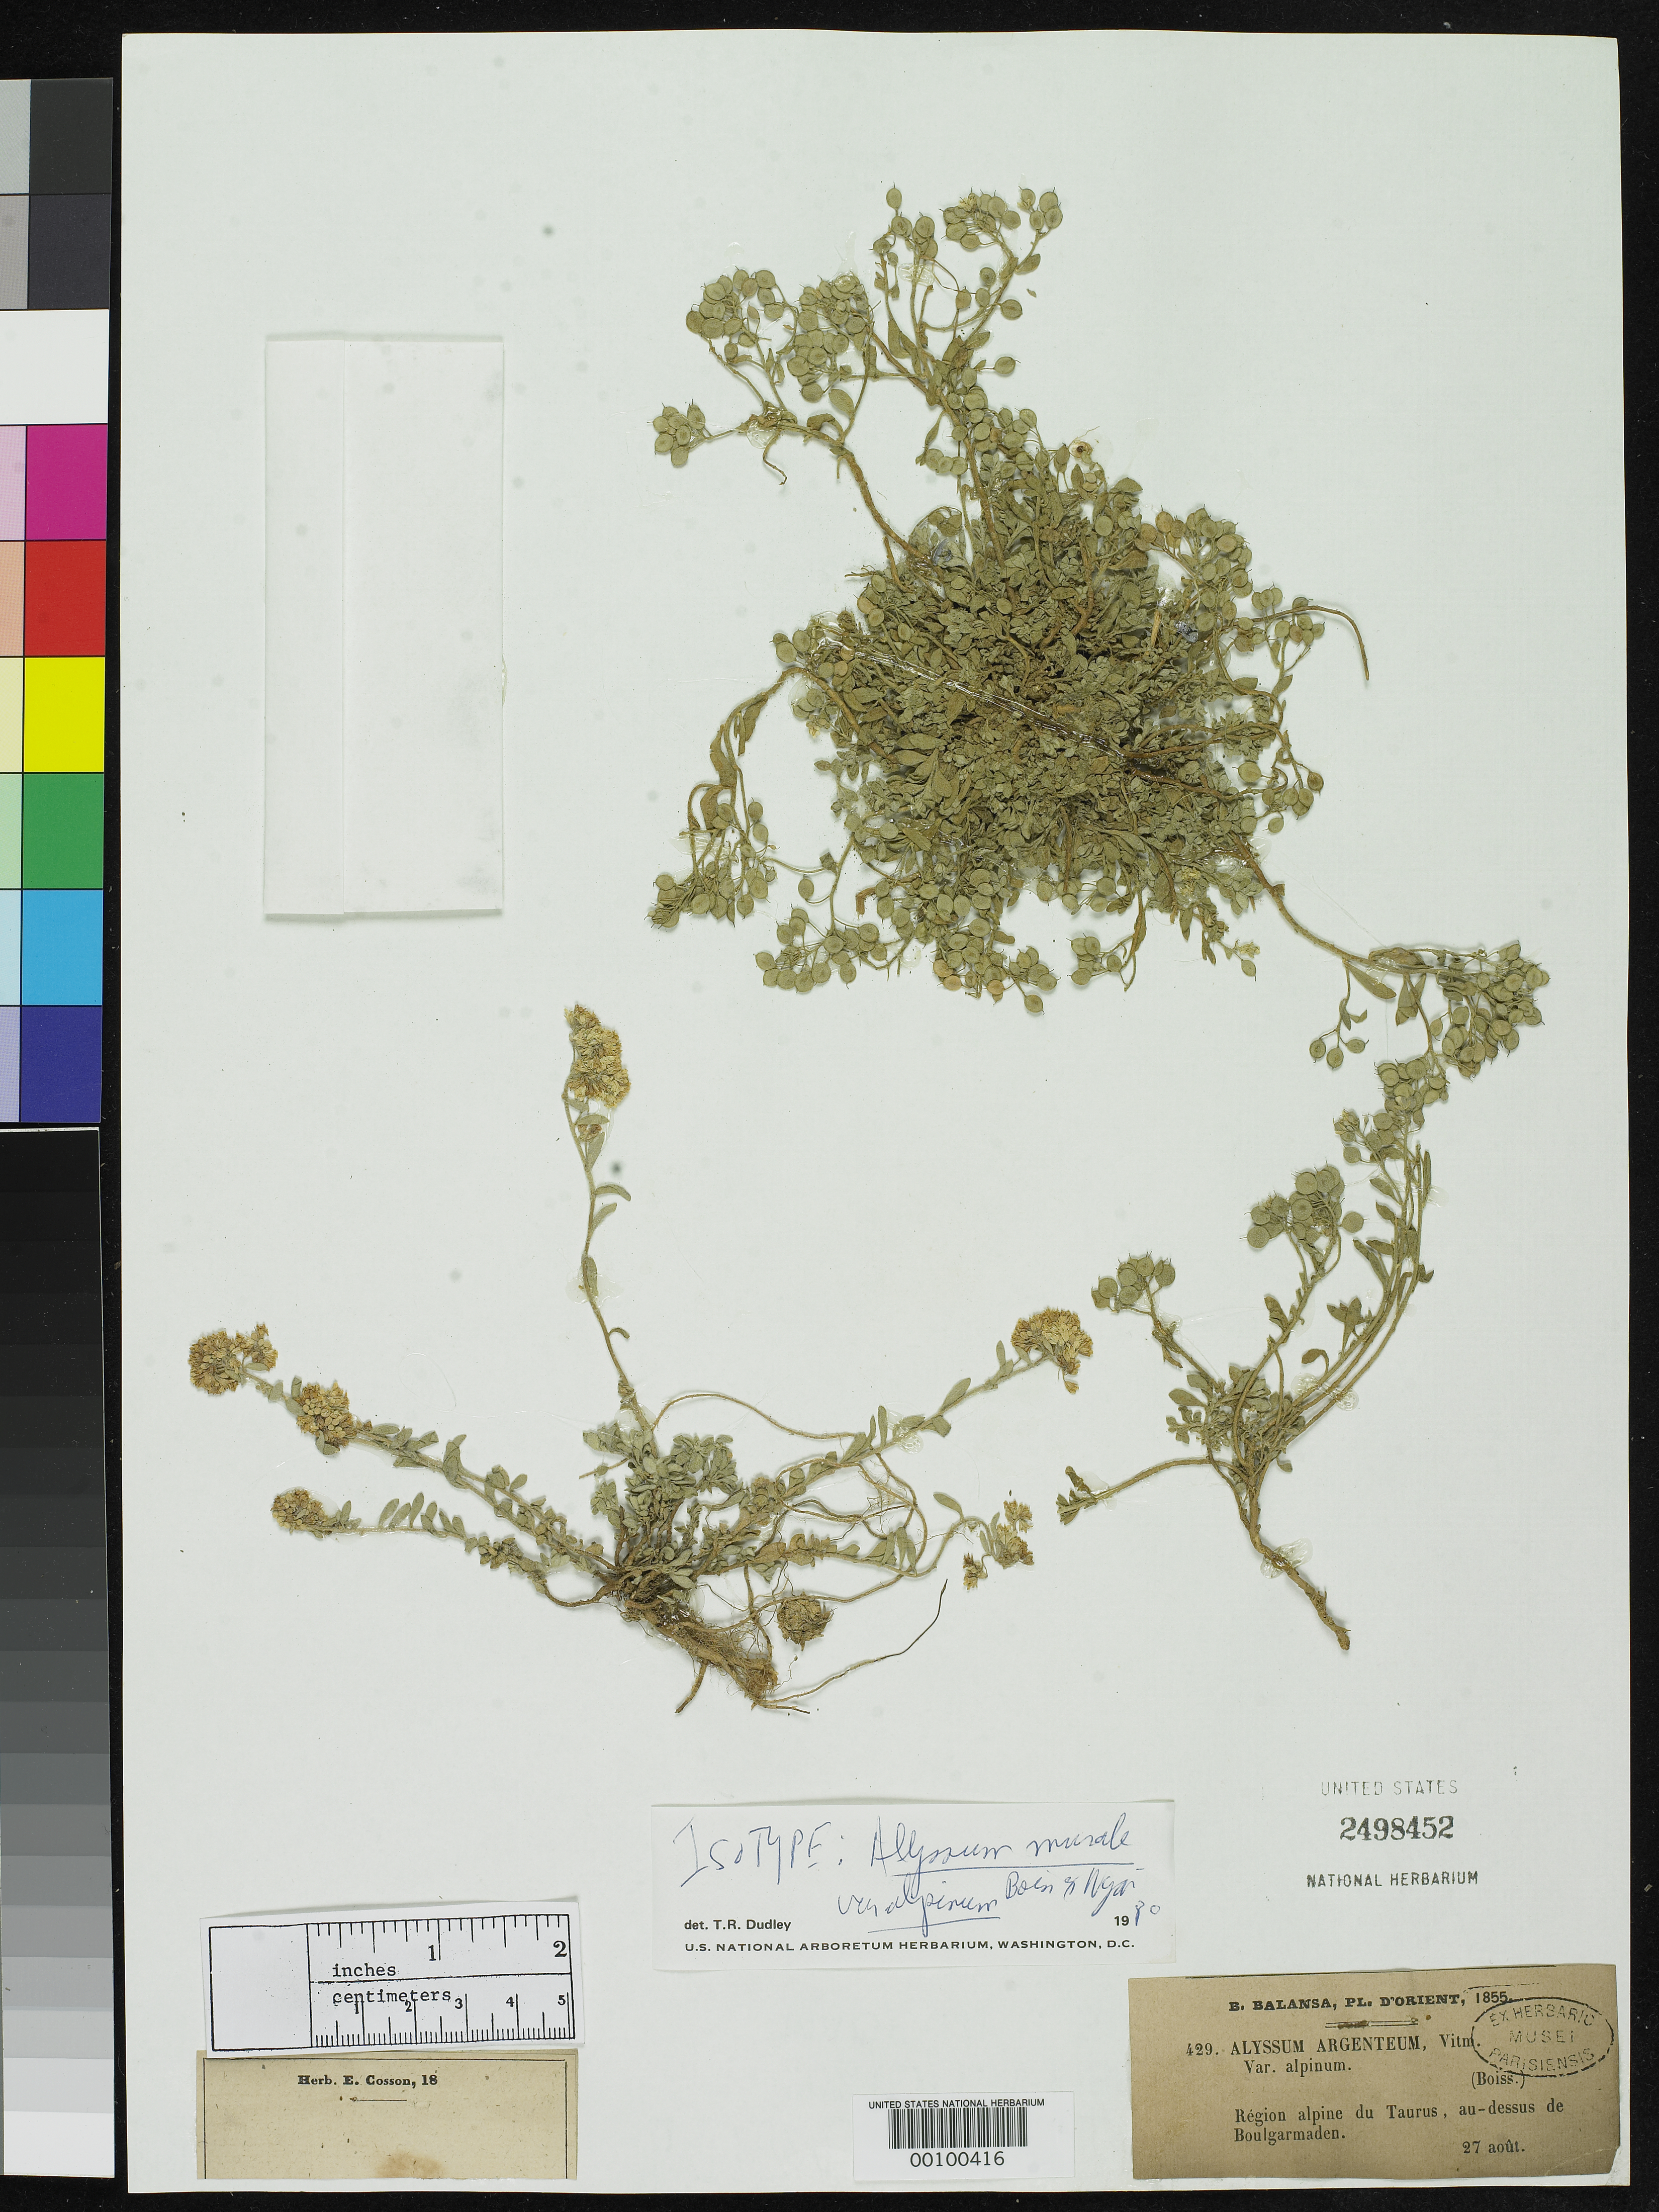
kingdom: Plantae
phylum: Tracheophyta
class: Magnoliopsida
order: Brassicales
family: Brassicaceae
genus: Alyssum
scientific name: Alyssum murale var. alpinum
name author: Boiss. & Balansa ex Nyar.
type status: Isotype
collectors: B. Balansa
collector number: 429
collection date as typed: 27 Aug 1855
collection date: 1855-08-27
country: Turkey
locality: Taurus, Boulgarmaden.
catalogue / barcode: US 2498452